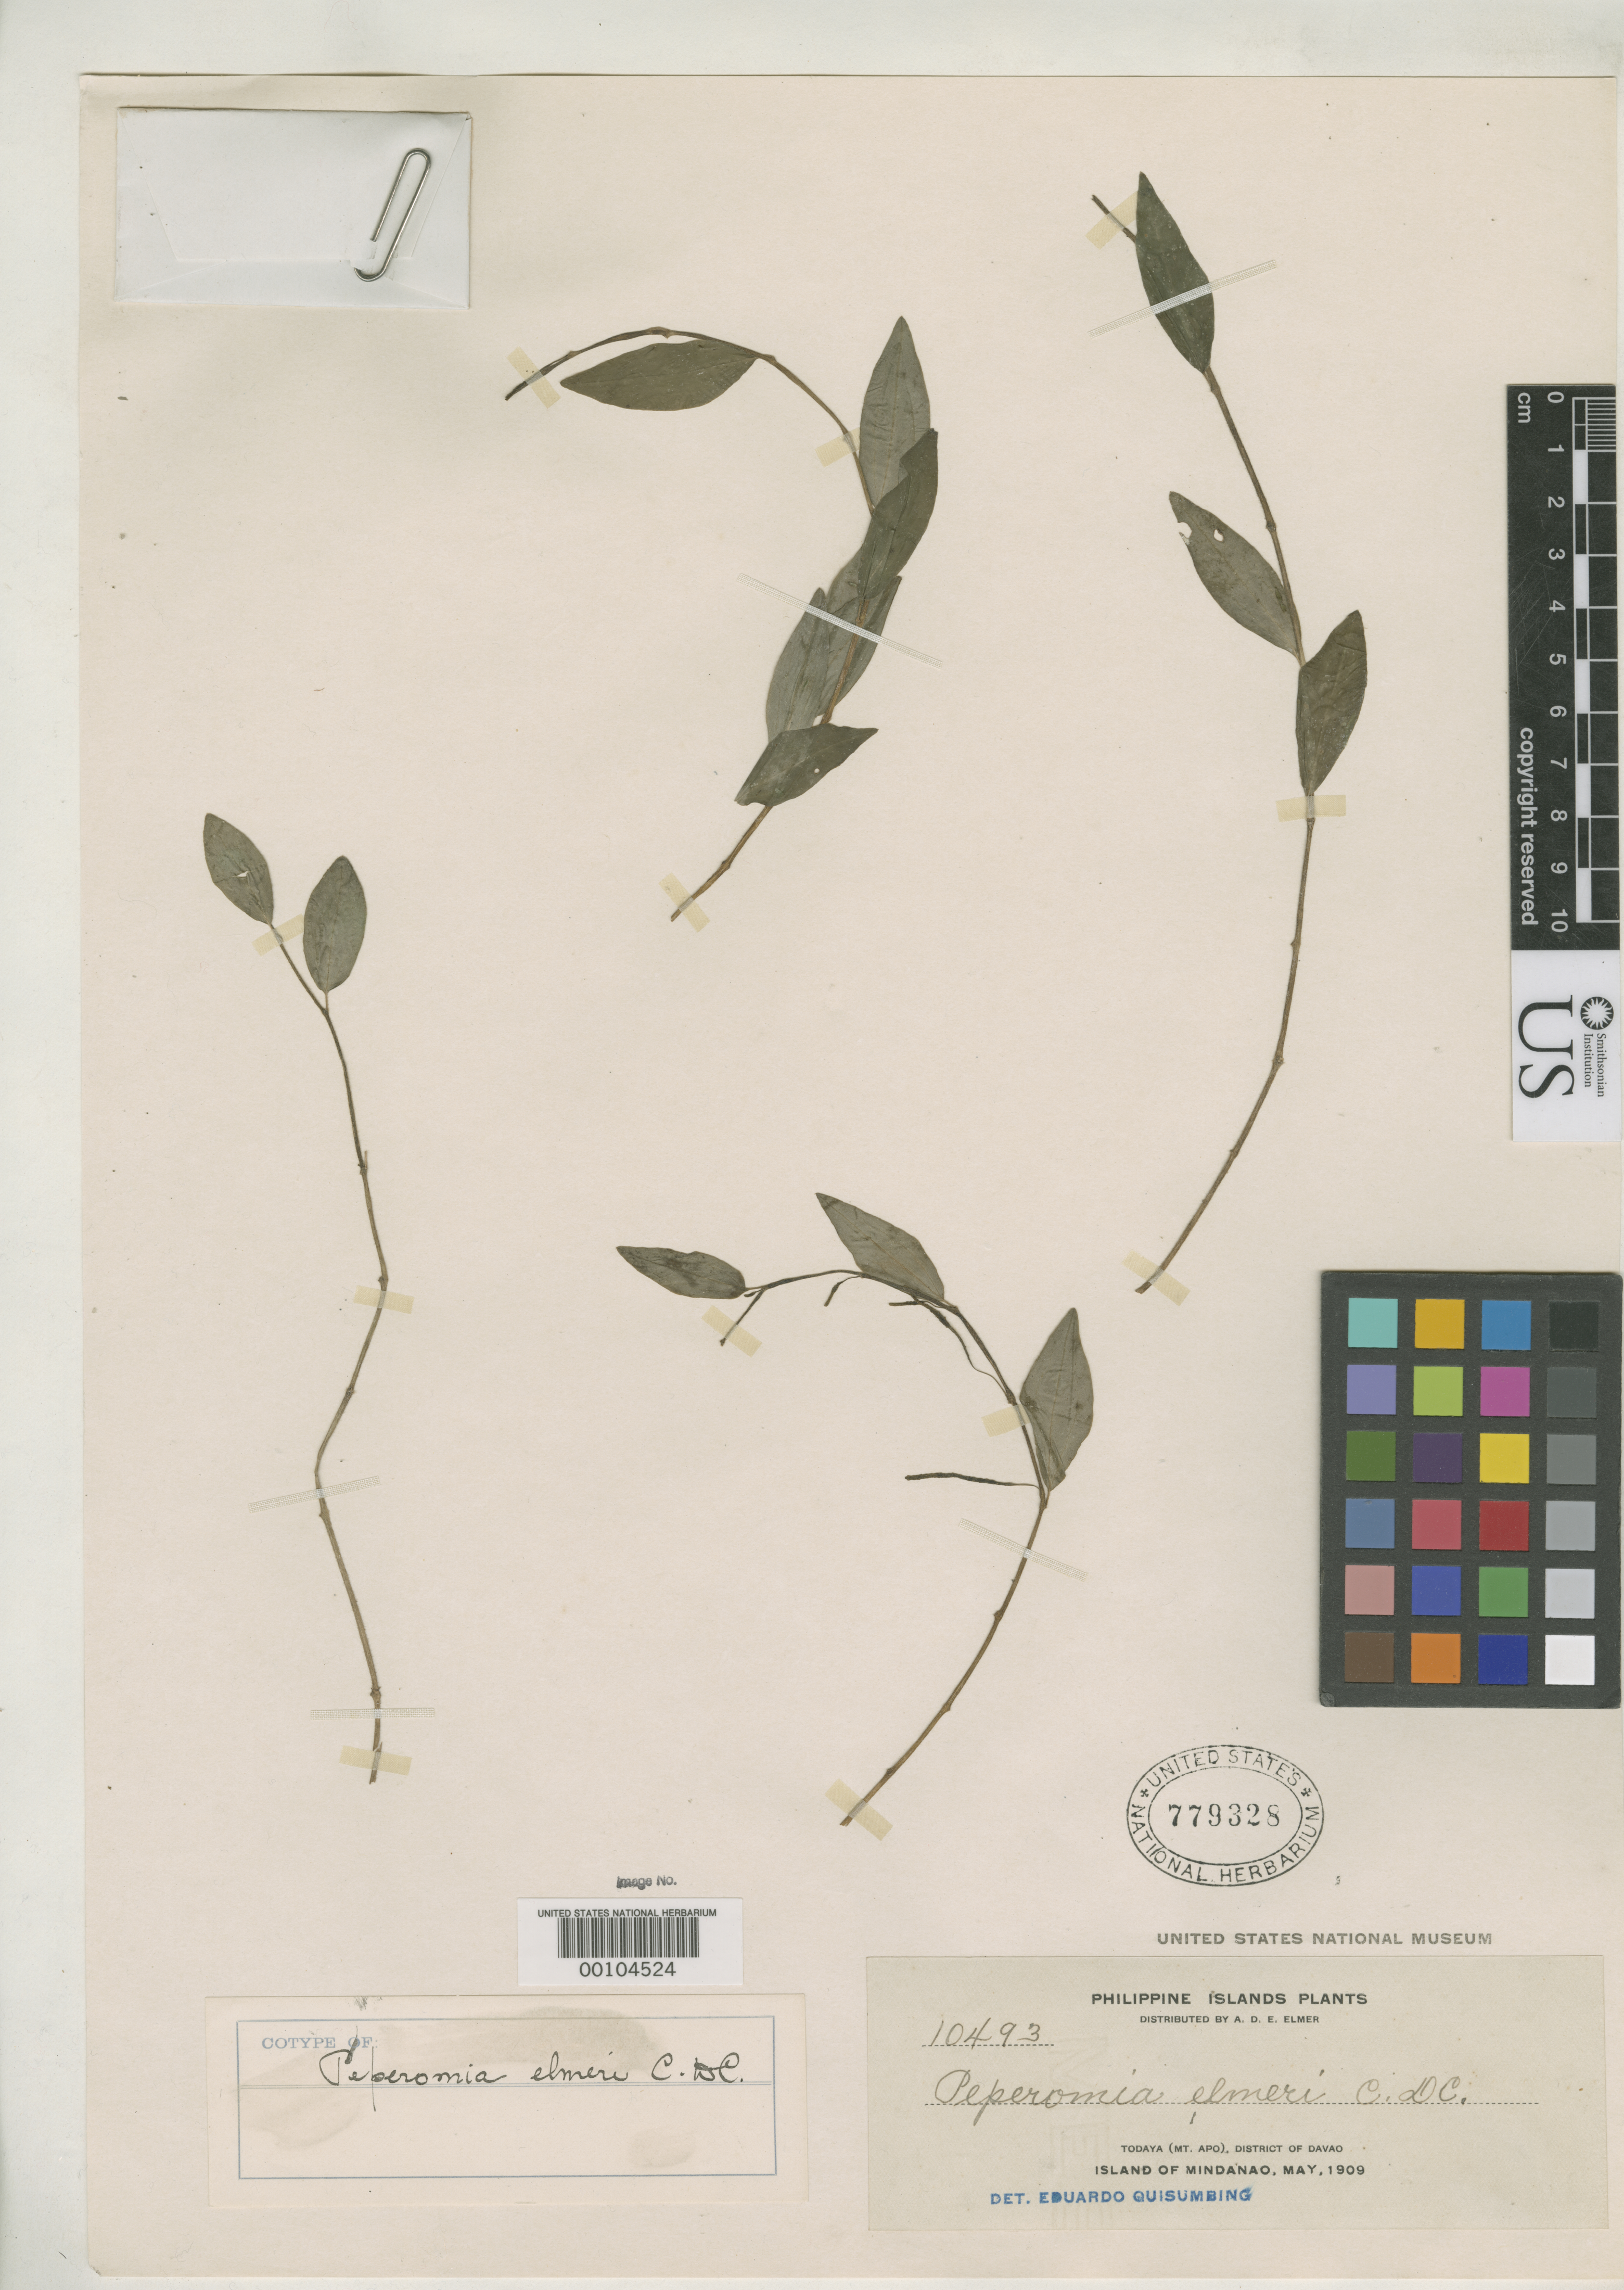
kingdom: Plantae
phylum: Tracheophyta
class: Magnoliopsida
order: Piperales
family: Piperaceae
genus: Peperomia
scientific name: Peperomia elmeri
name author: C. DC. in Elmer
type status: Isotype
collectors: A. D. E. Elmer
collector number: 10493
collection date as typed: May 1909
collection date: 1909-05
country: Philippines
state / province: Davao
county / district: Davao del Sur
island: Mindanao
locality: Todaya, Mt. Apo.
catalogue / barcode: US 779328